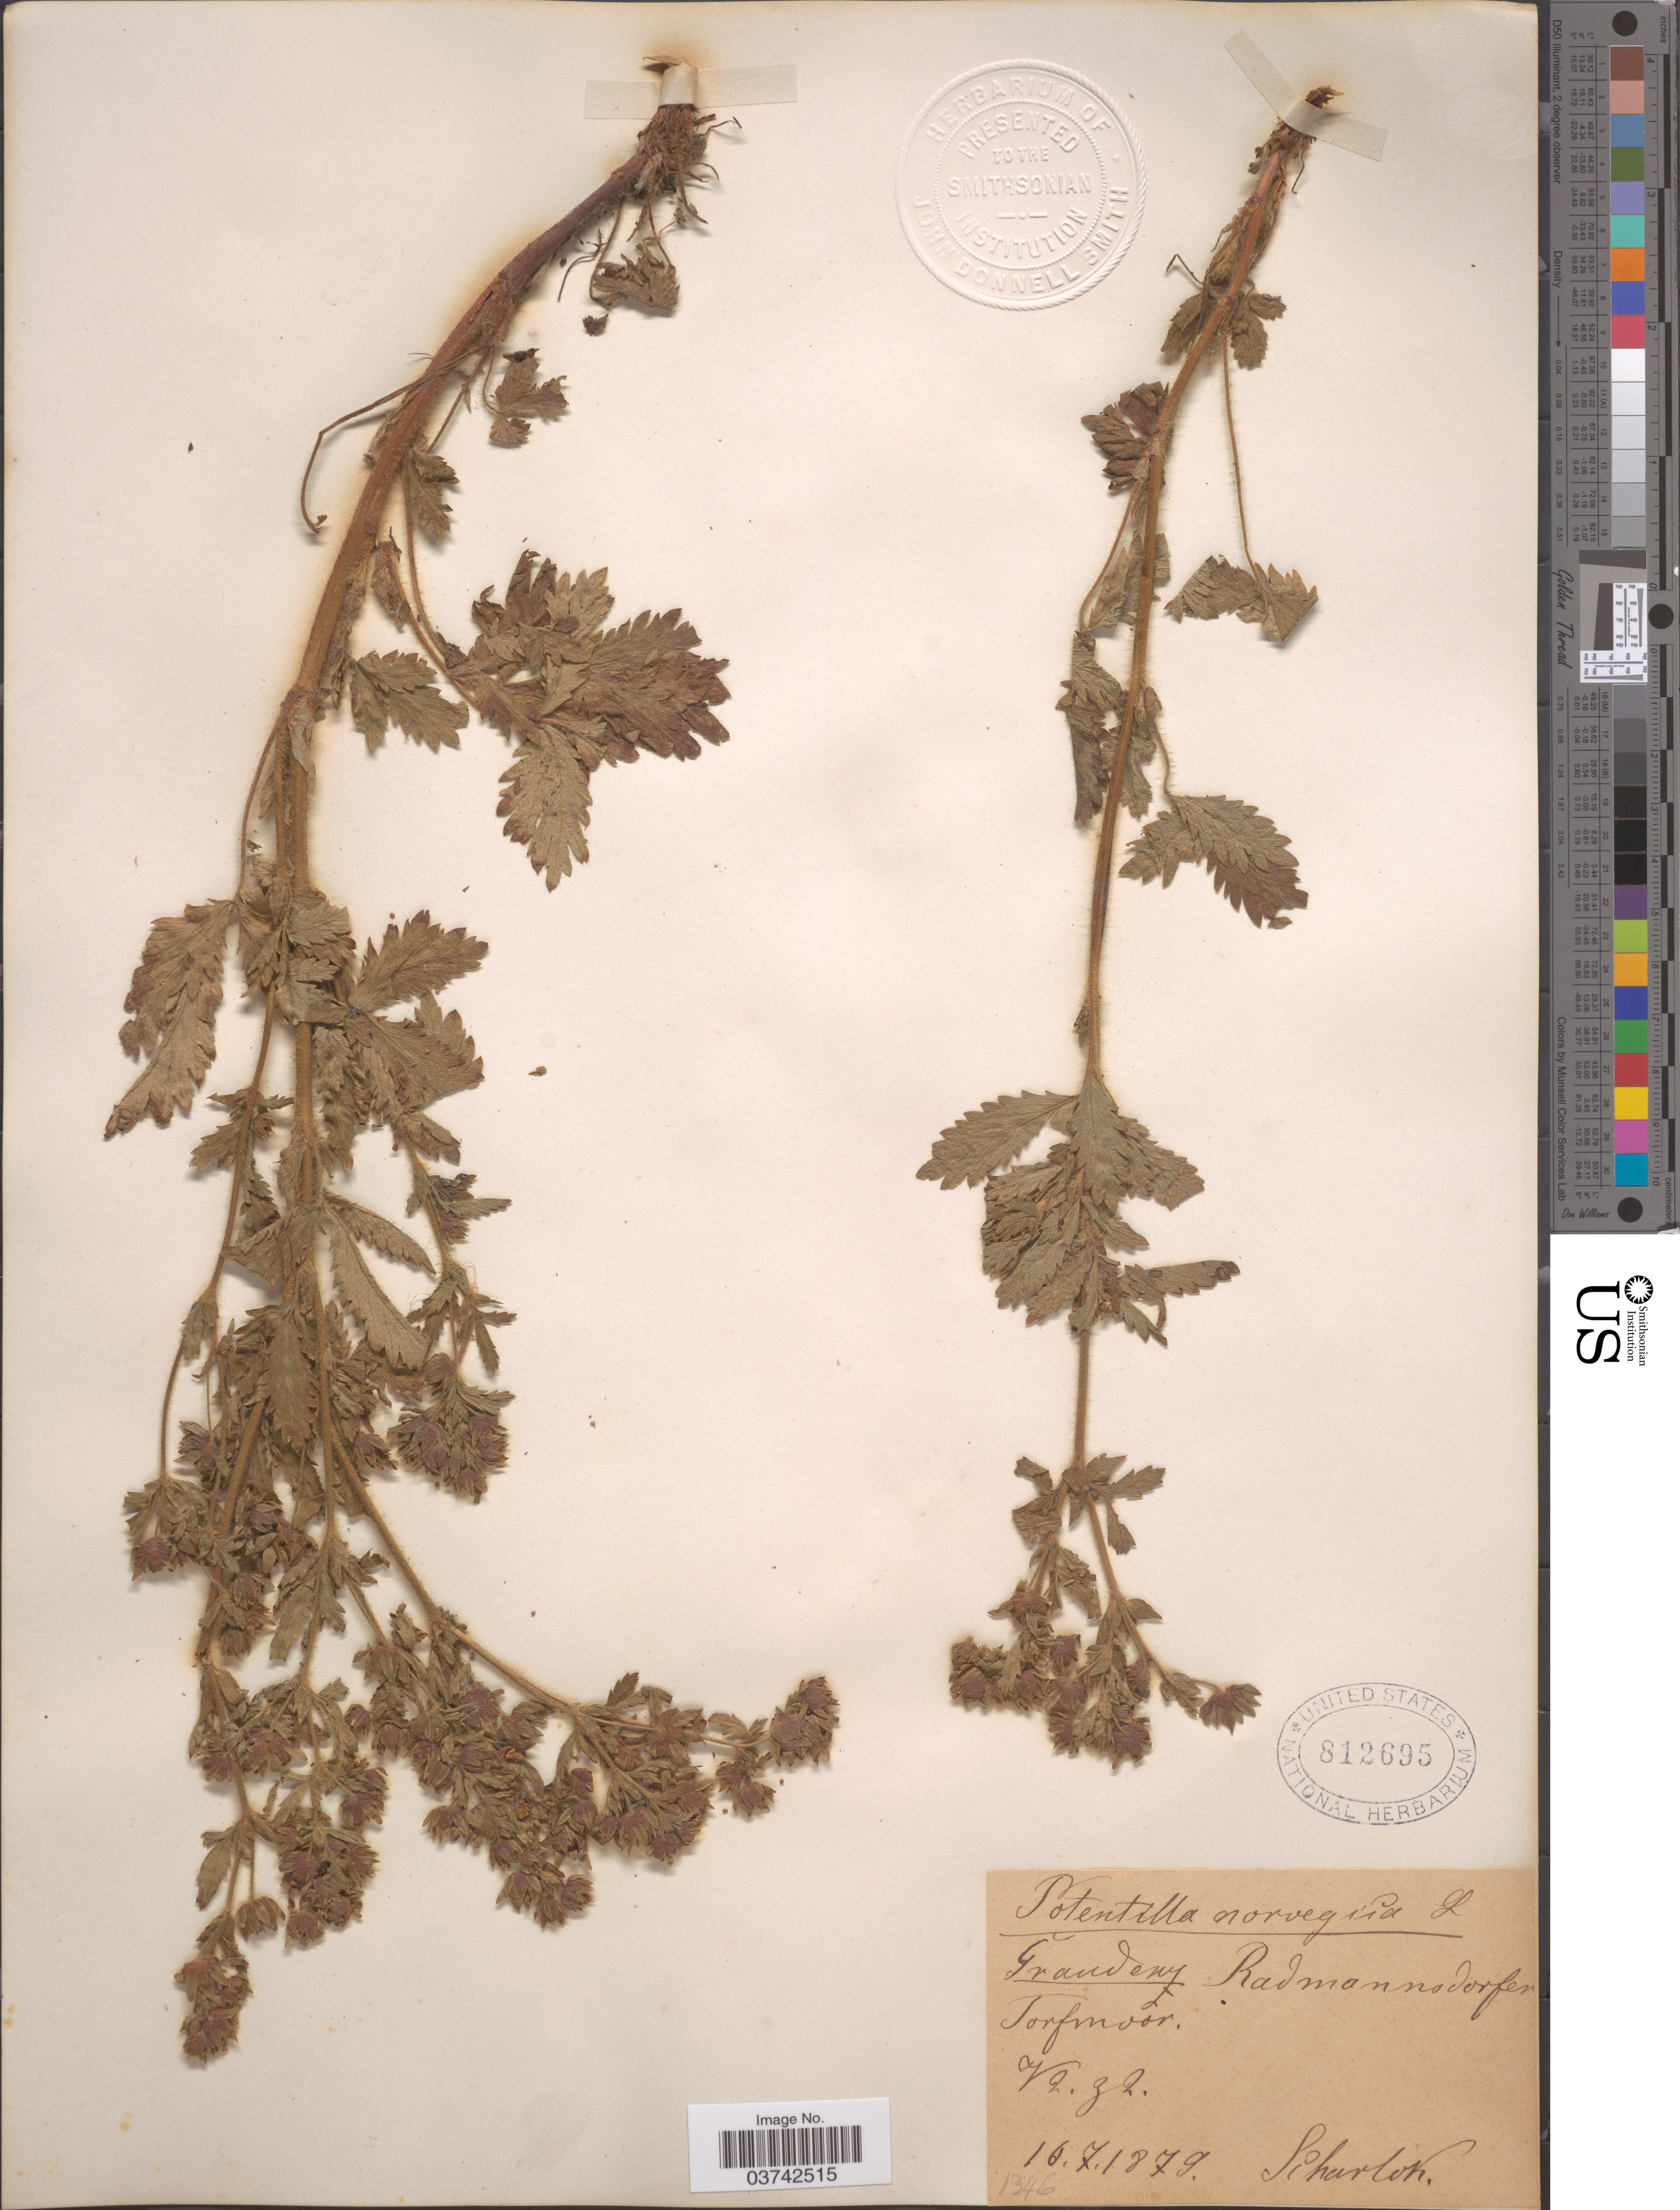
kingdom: Plantae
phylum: Tracheophyta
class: Magnoliopsida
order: Rosales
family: Rosaceae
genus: Potentilla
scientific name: Potentilla norvegica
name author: L.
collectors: Scharlok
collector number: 1346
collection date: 1879-07-16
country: Poland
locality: Graudenz Radmannsdorfer. Torfmoor.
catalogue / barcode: US 812695